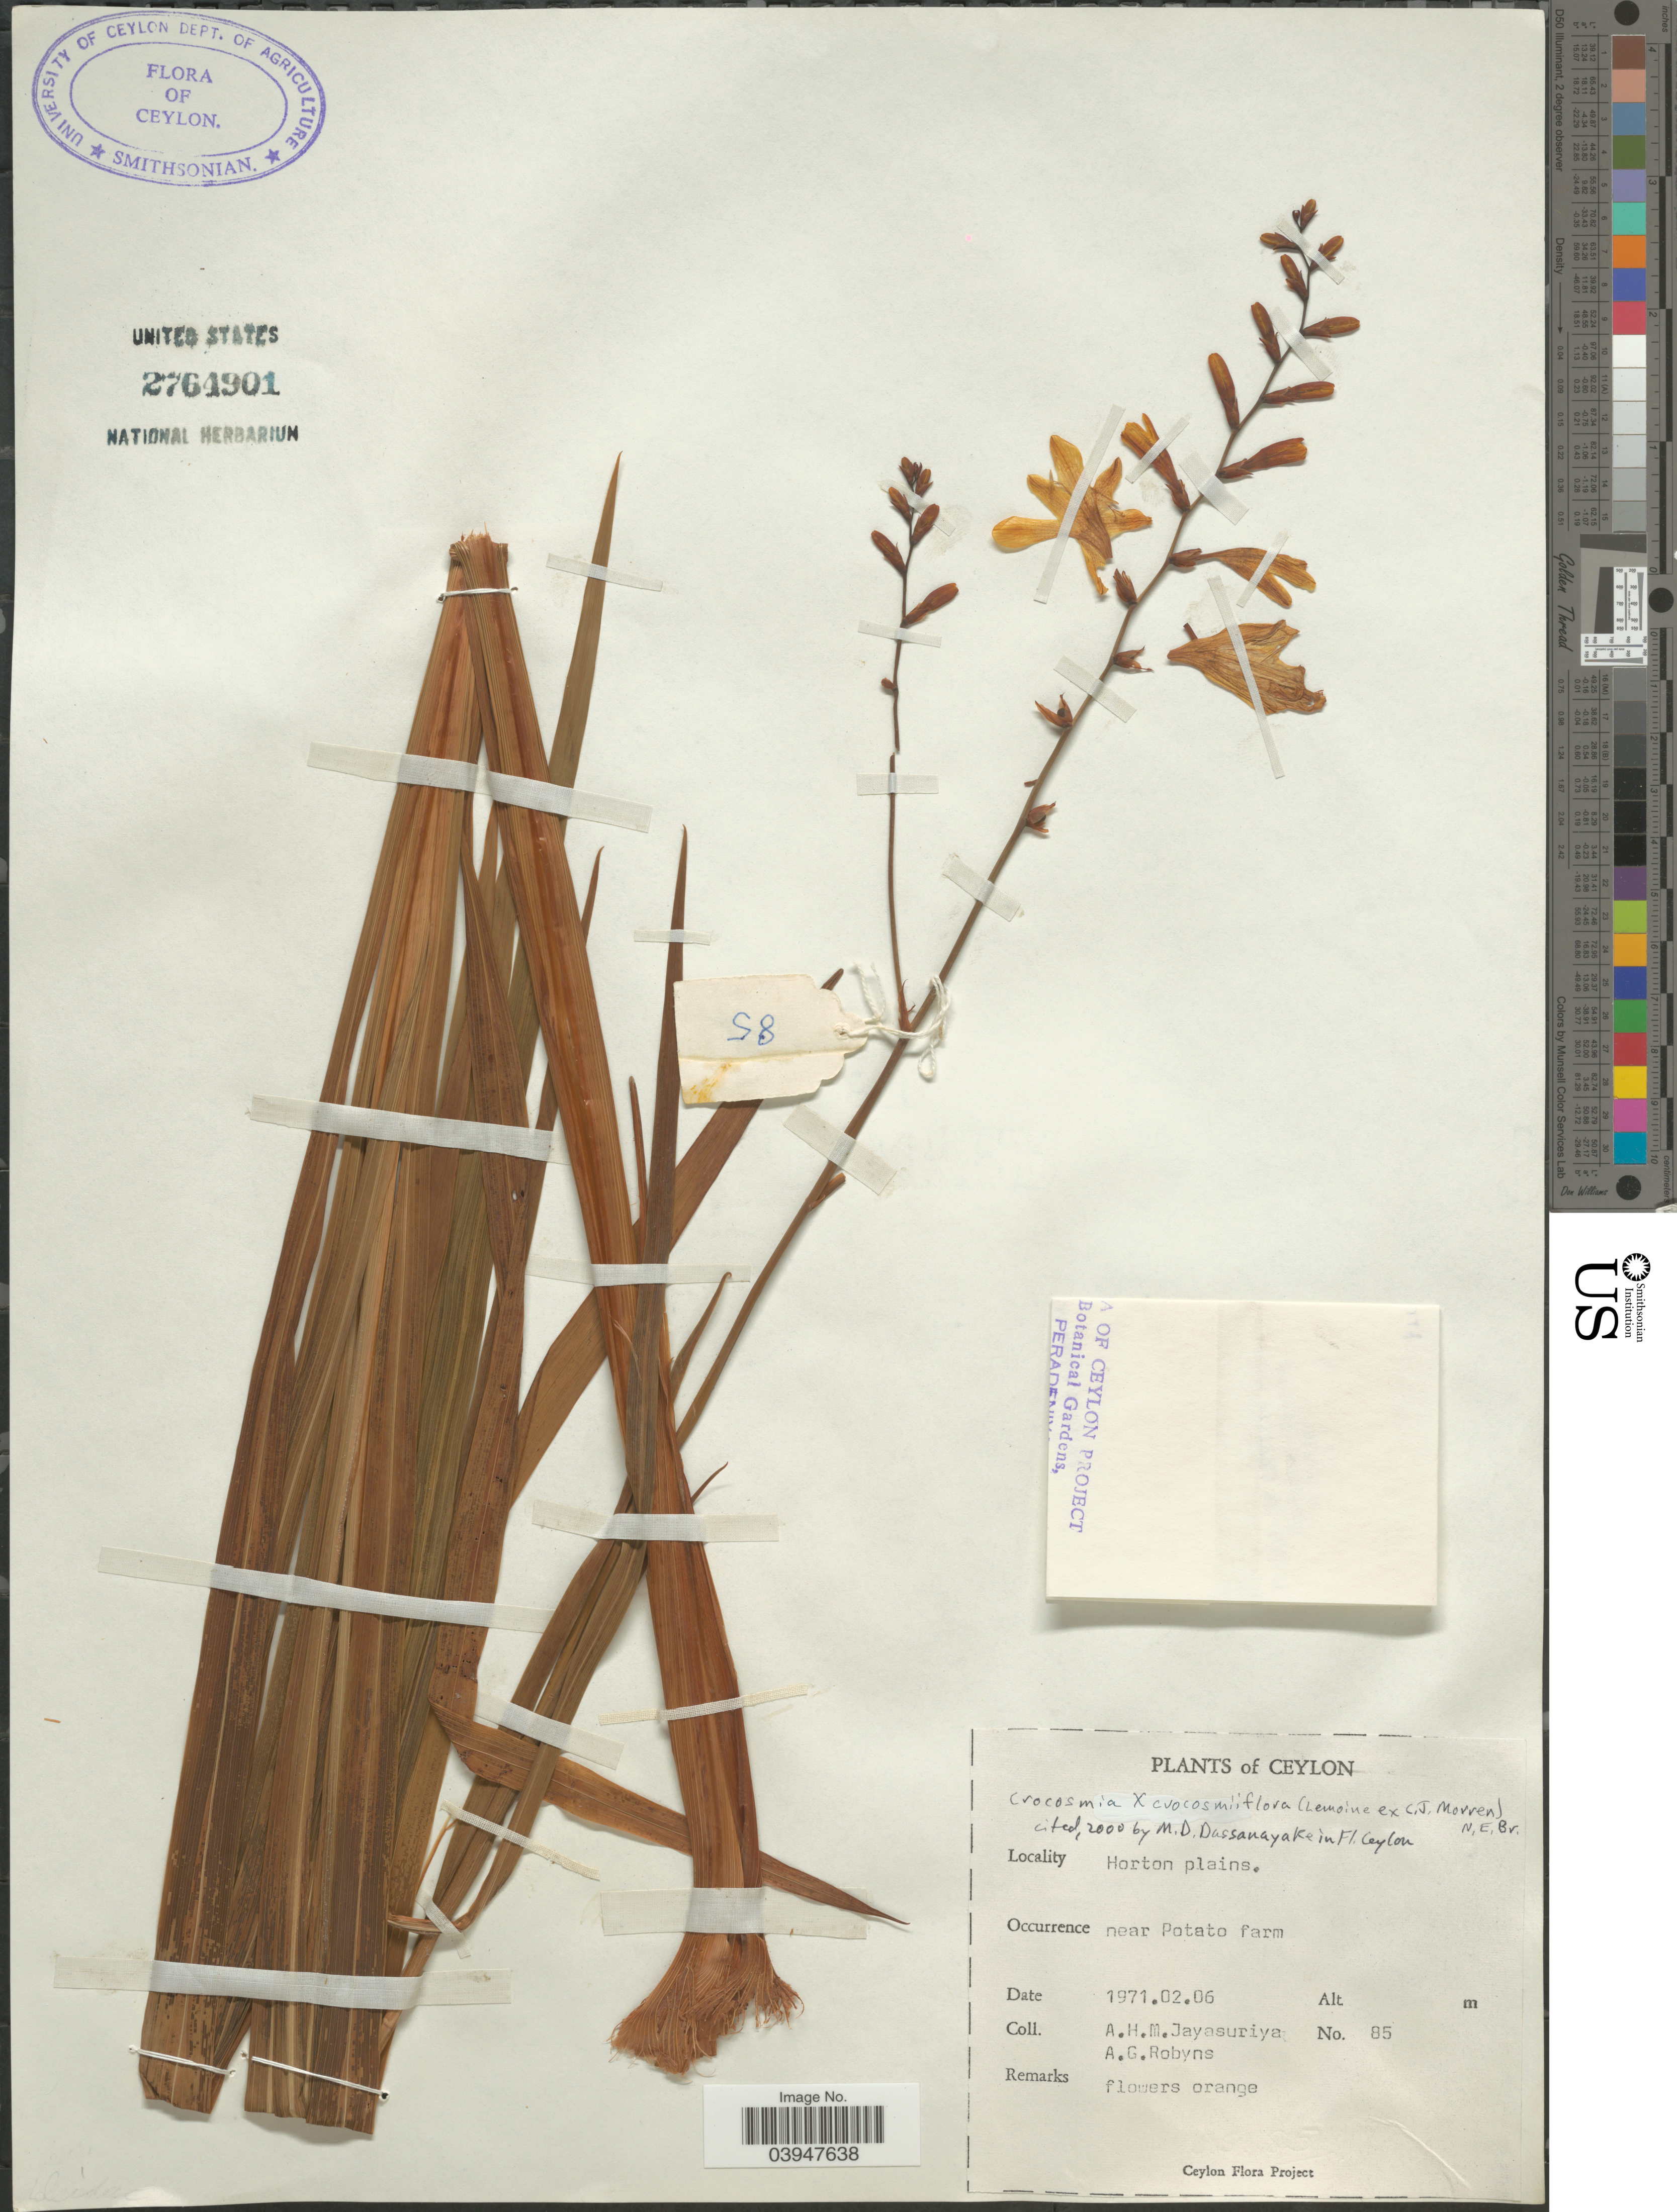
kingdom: Plantae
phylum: Tracheophyta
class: Liliopsida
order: Asparagales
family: Iridaceae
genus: Crocosmia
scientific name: Crocosmia x crocosmiiflora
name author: (Lemoine) N.E. Br.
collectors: A. H. Jayasuriya & A. Robyns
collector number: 85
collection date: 1971-02-06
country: Sri Lanka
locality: Ceylon. Horton plains. Near Potato farm.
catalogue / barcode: US 2764901